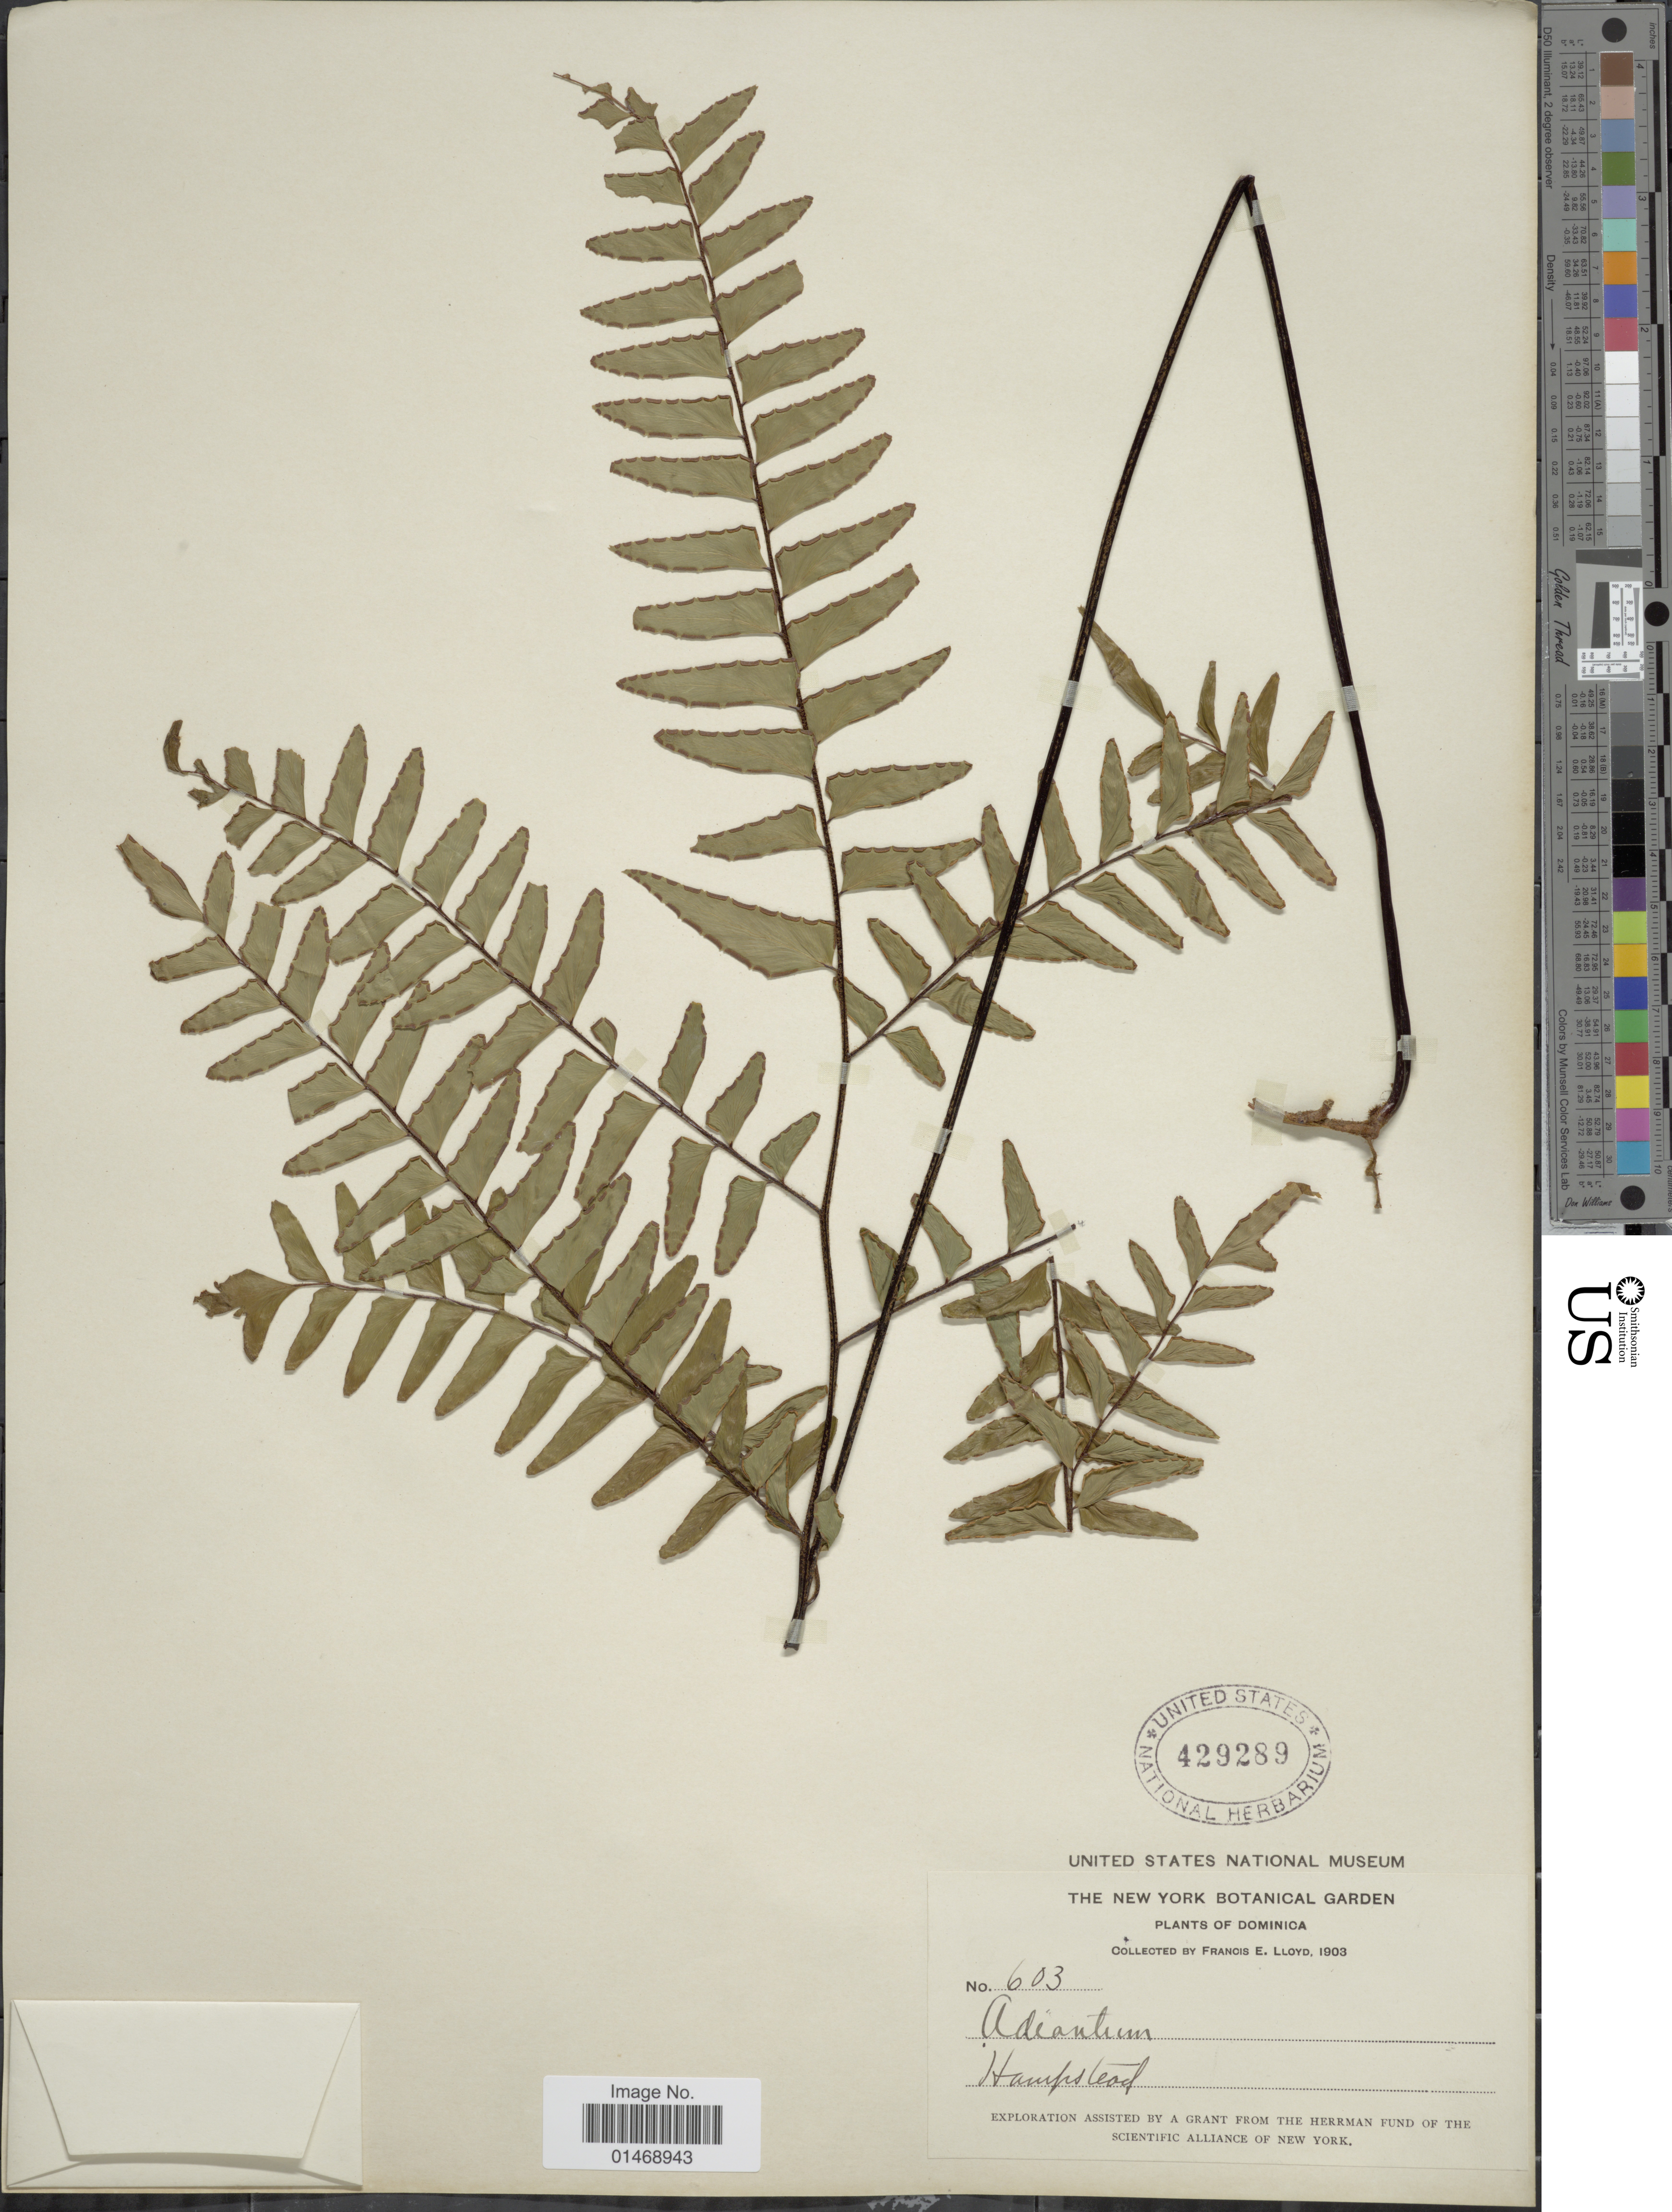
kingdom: Plantae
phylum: Tracheophyta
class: Polypodiopsida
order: Polypodiales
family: Pteridaceae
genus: Adiantum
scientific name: Adiantum latifolium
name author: Lam.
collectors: Lloyd, C. E.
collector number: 603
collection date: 1903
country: Dominica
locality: Hampstead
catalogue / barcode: US 429289